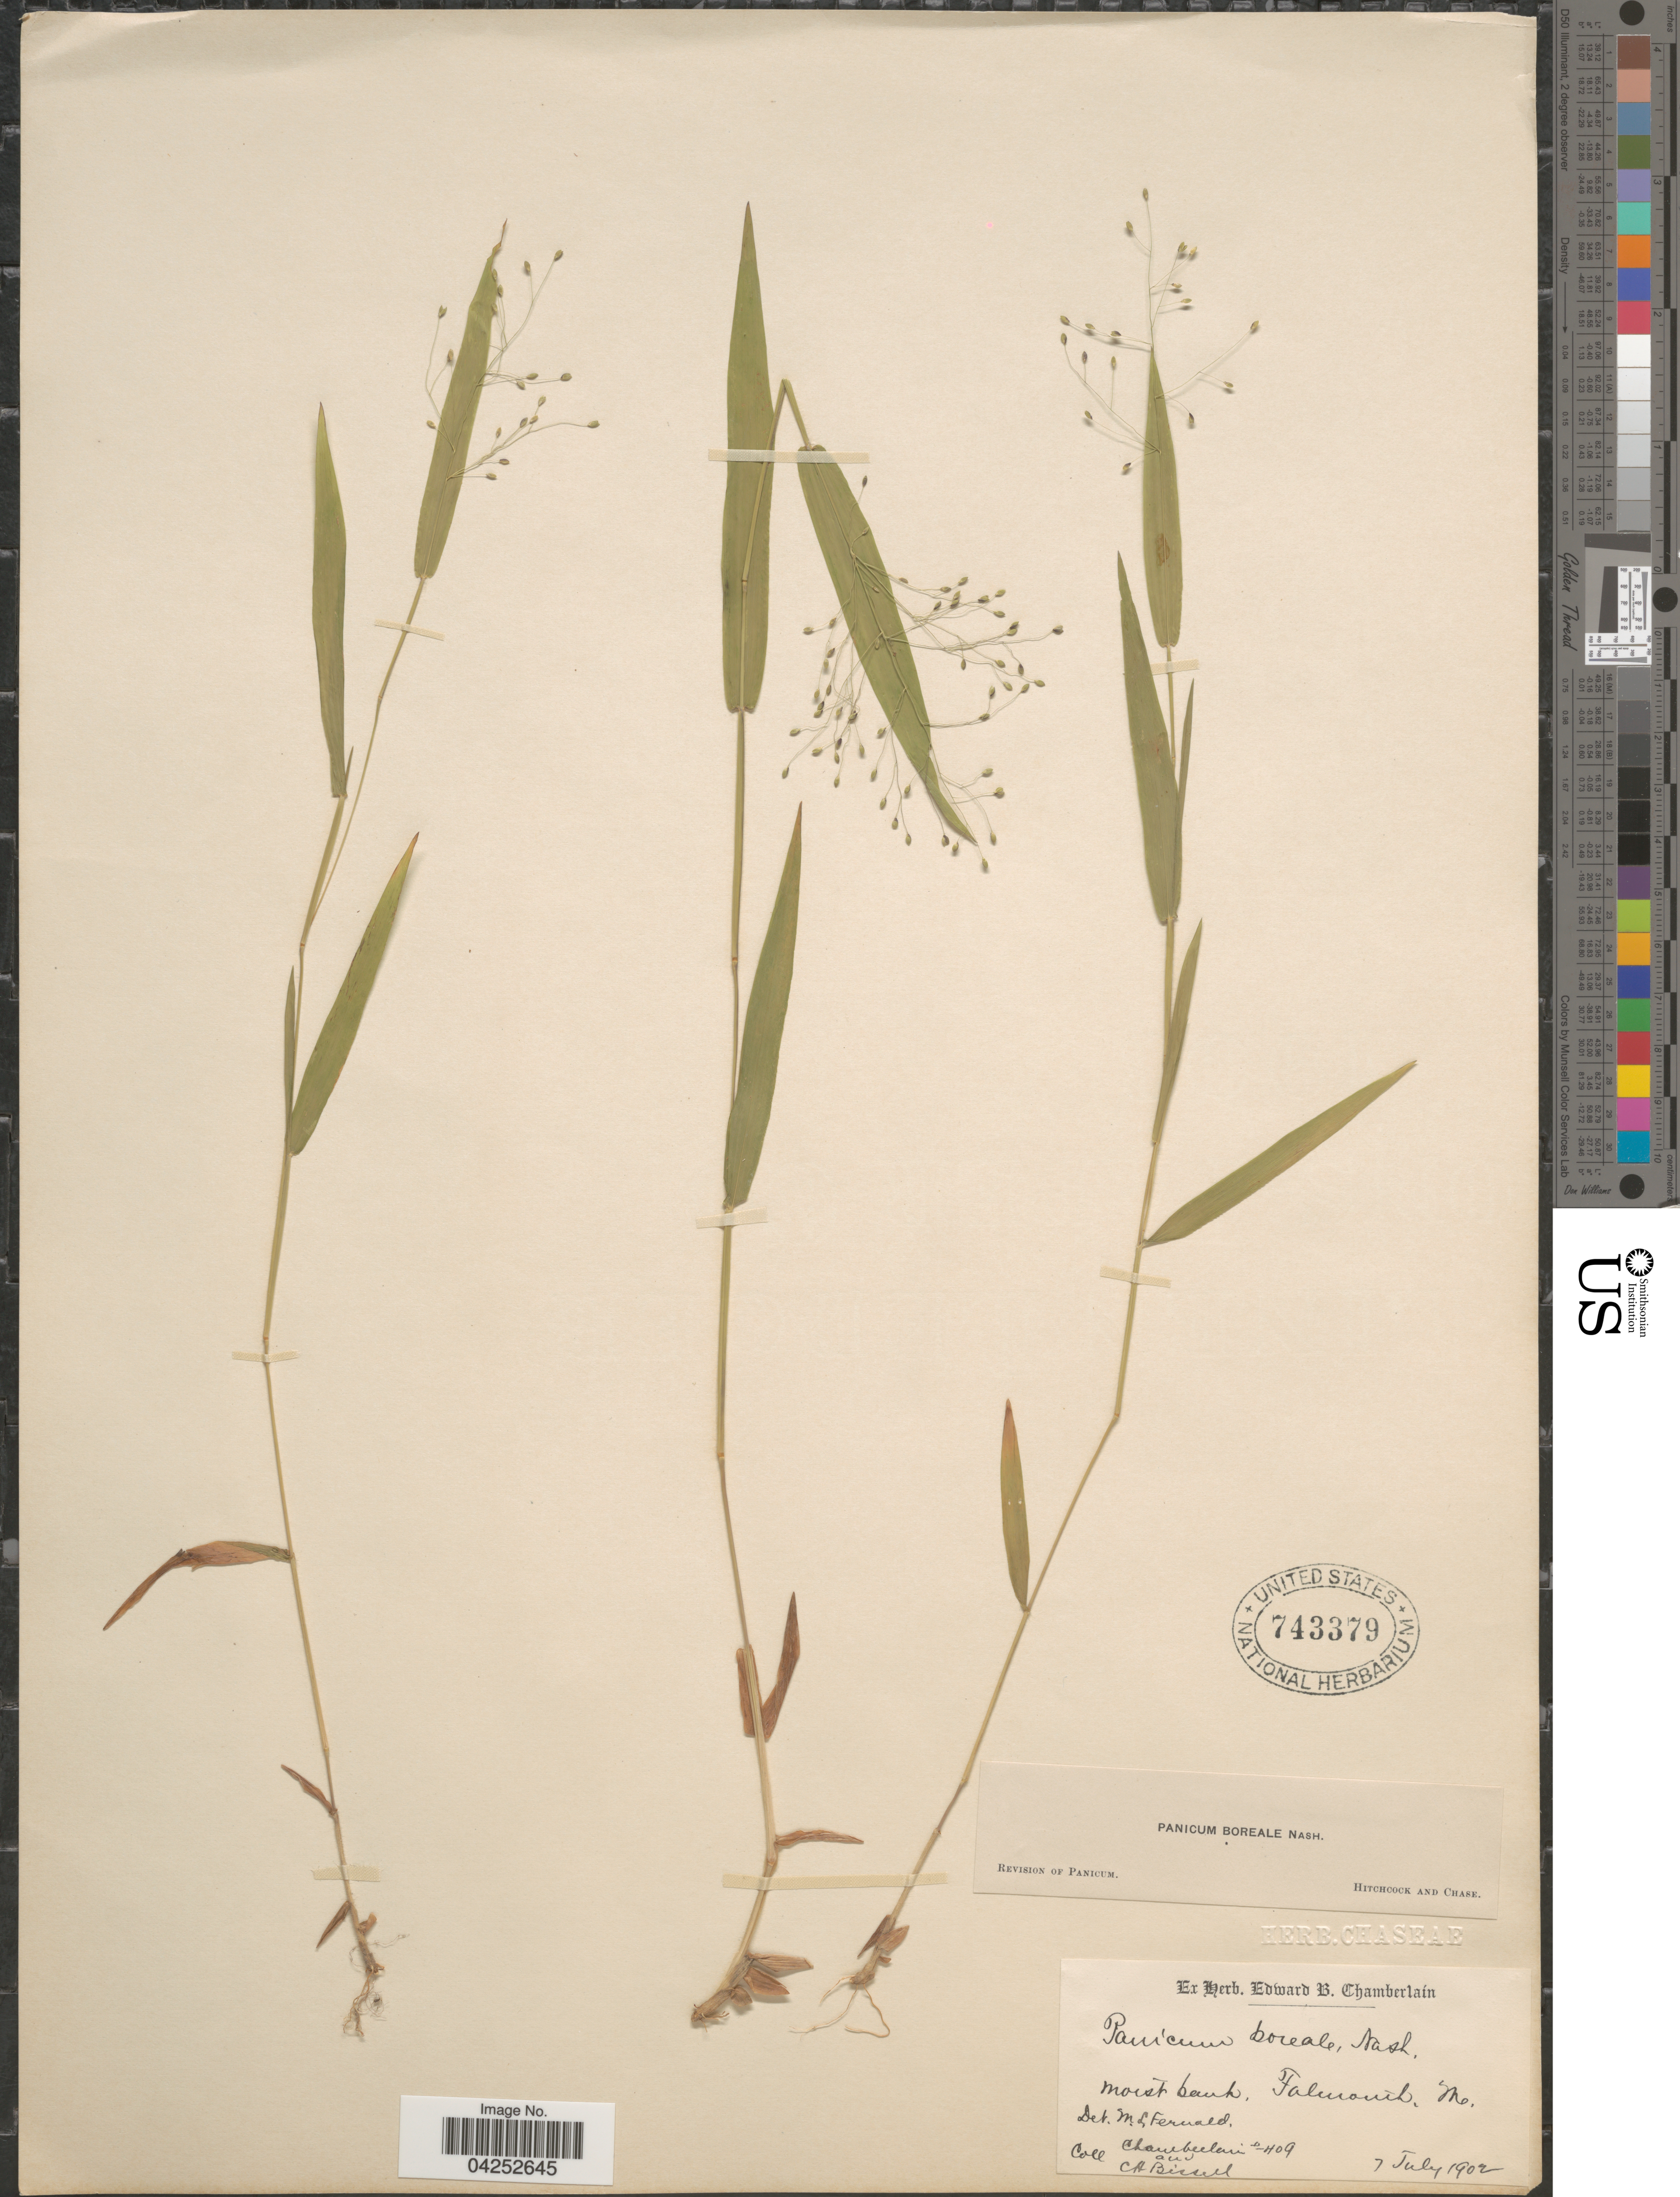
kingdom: Plantae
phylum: Tracheophyta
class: Liliopsida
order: Poales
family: Poaceae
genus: Dichanthelium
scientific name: Dichanthelium boreale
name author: (Nash) Freckmann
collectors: E. Chamberlain & C. Bissell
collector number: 409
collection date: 1902-07-07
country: United States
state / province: Maine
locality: Falmouth.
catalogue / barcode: US 743379